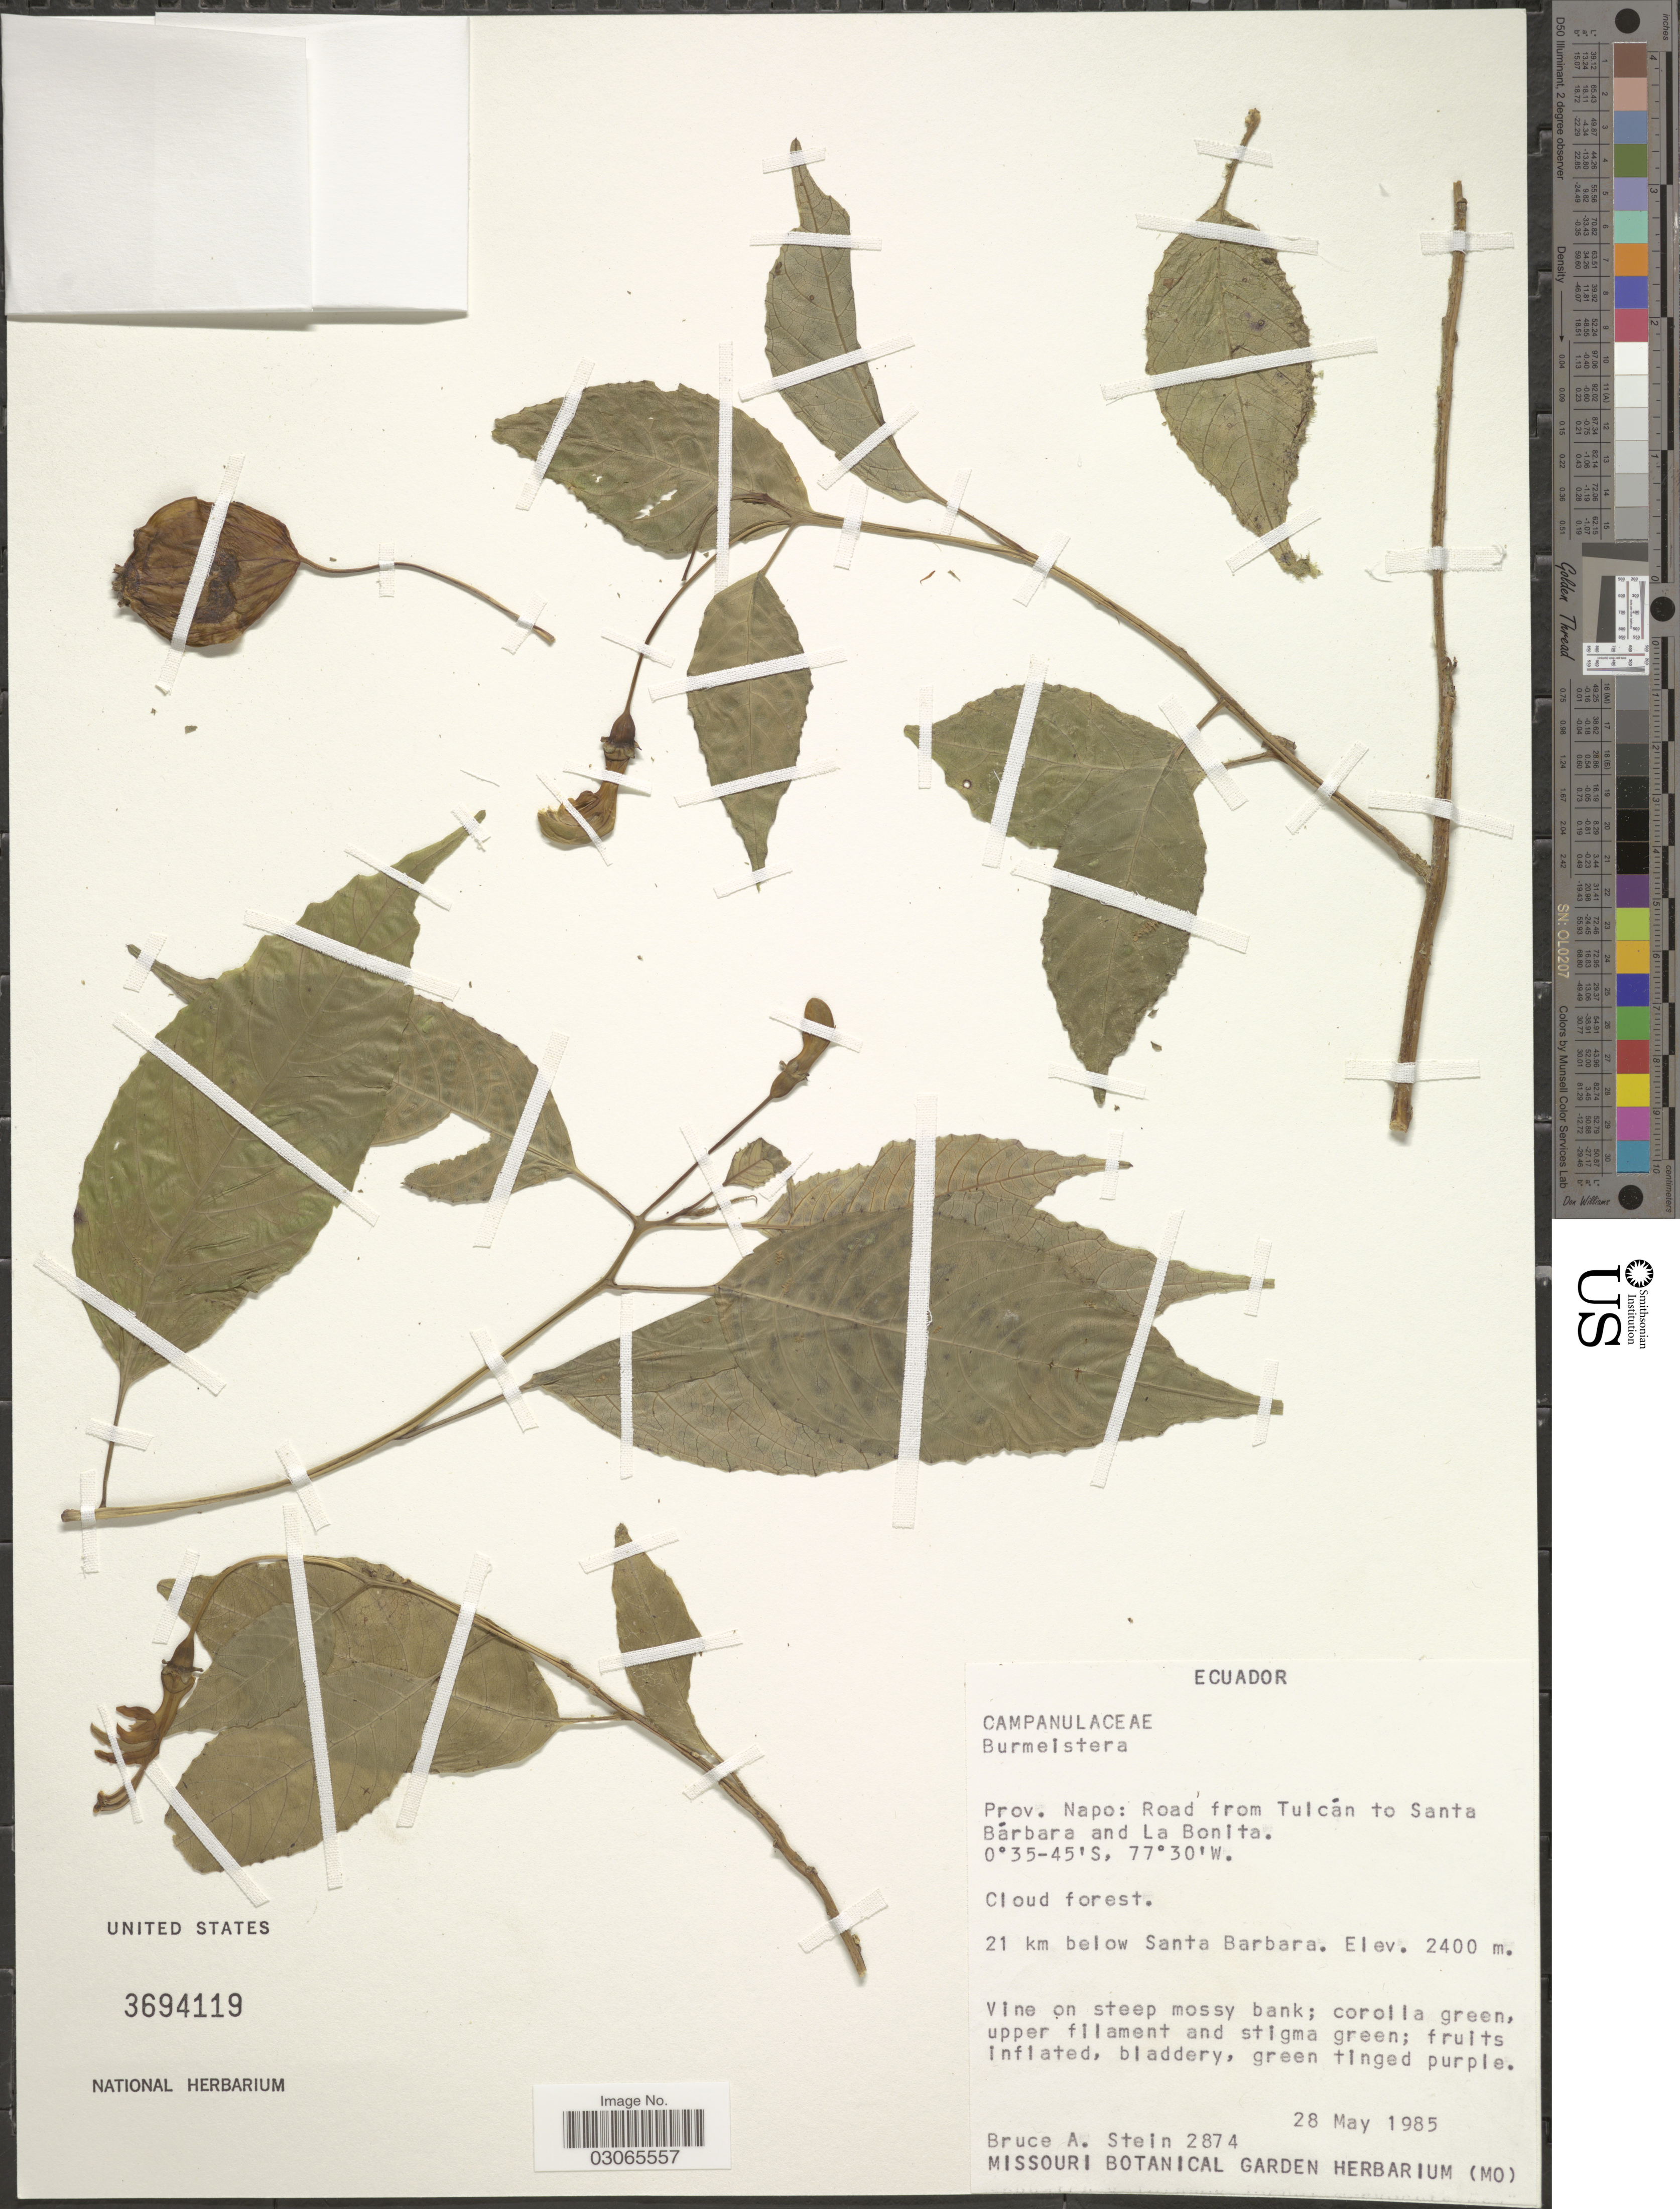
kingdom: Plantae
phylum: Tracheophyta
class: Magnoliopsida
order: Asterales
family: Campanulaceae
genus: Burmeistera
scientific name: Burmeistera sp.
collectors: B. A. Stein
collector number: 2874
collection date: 1985-05-28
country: Ecuador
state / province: Napo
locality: Road from Tulcán to Santa Bárbara and La Bonita. 21 km below Santa Barbara.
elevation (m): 2400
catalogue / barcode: US 3694119